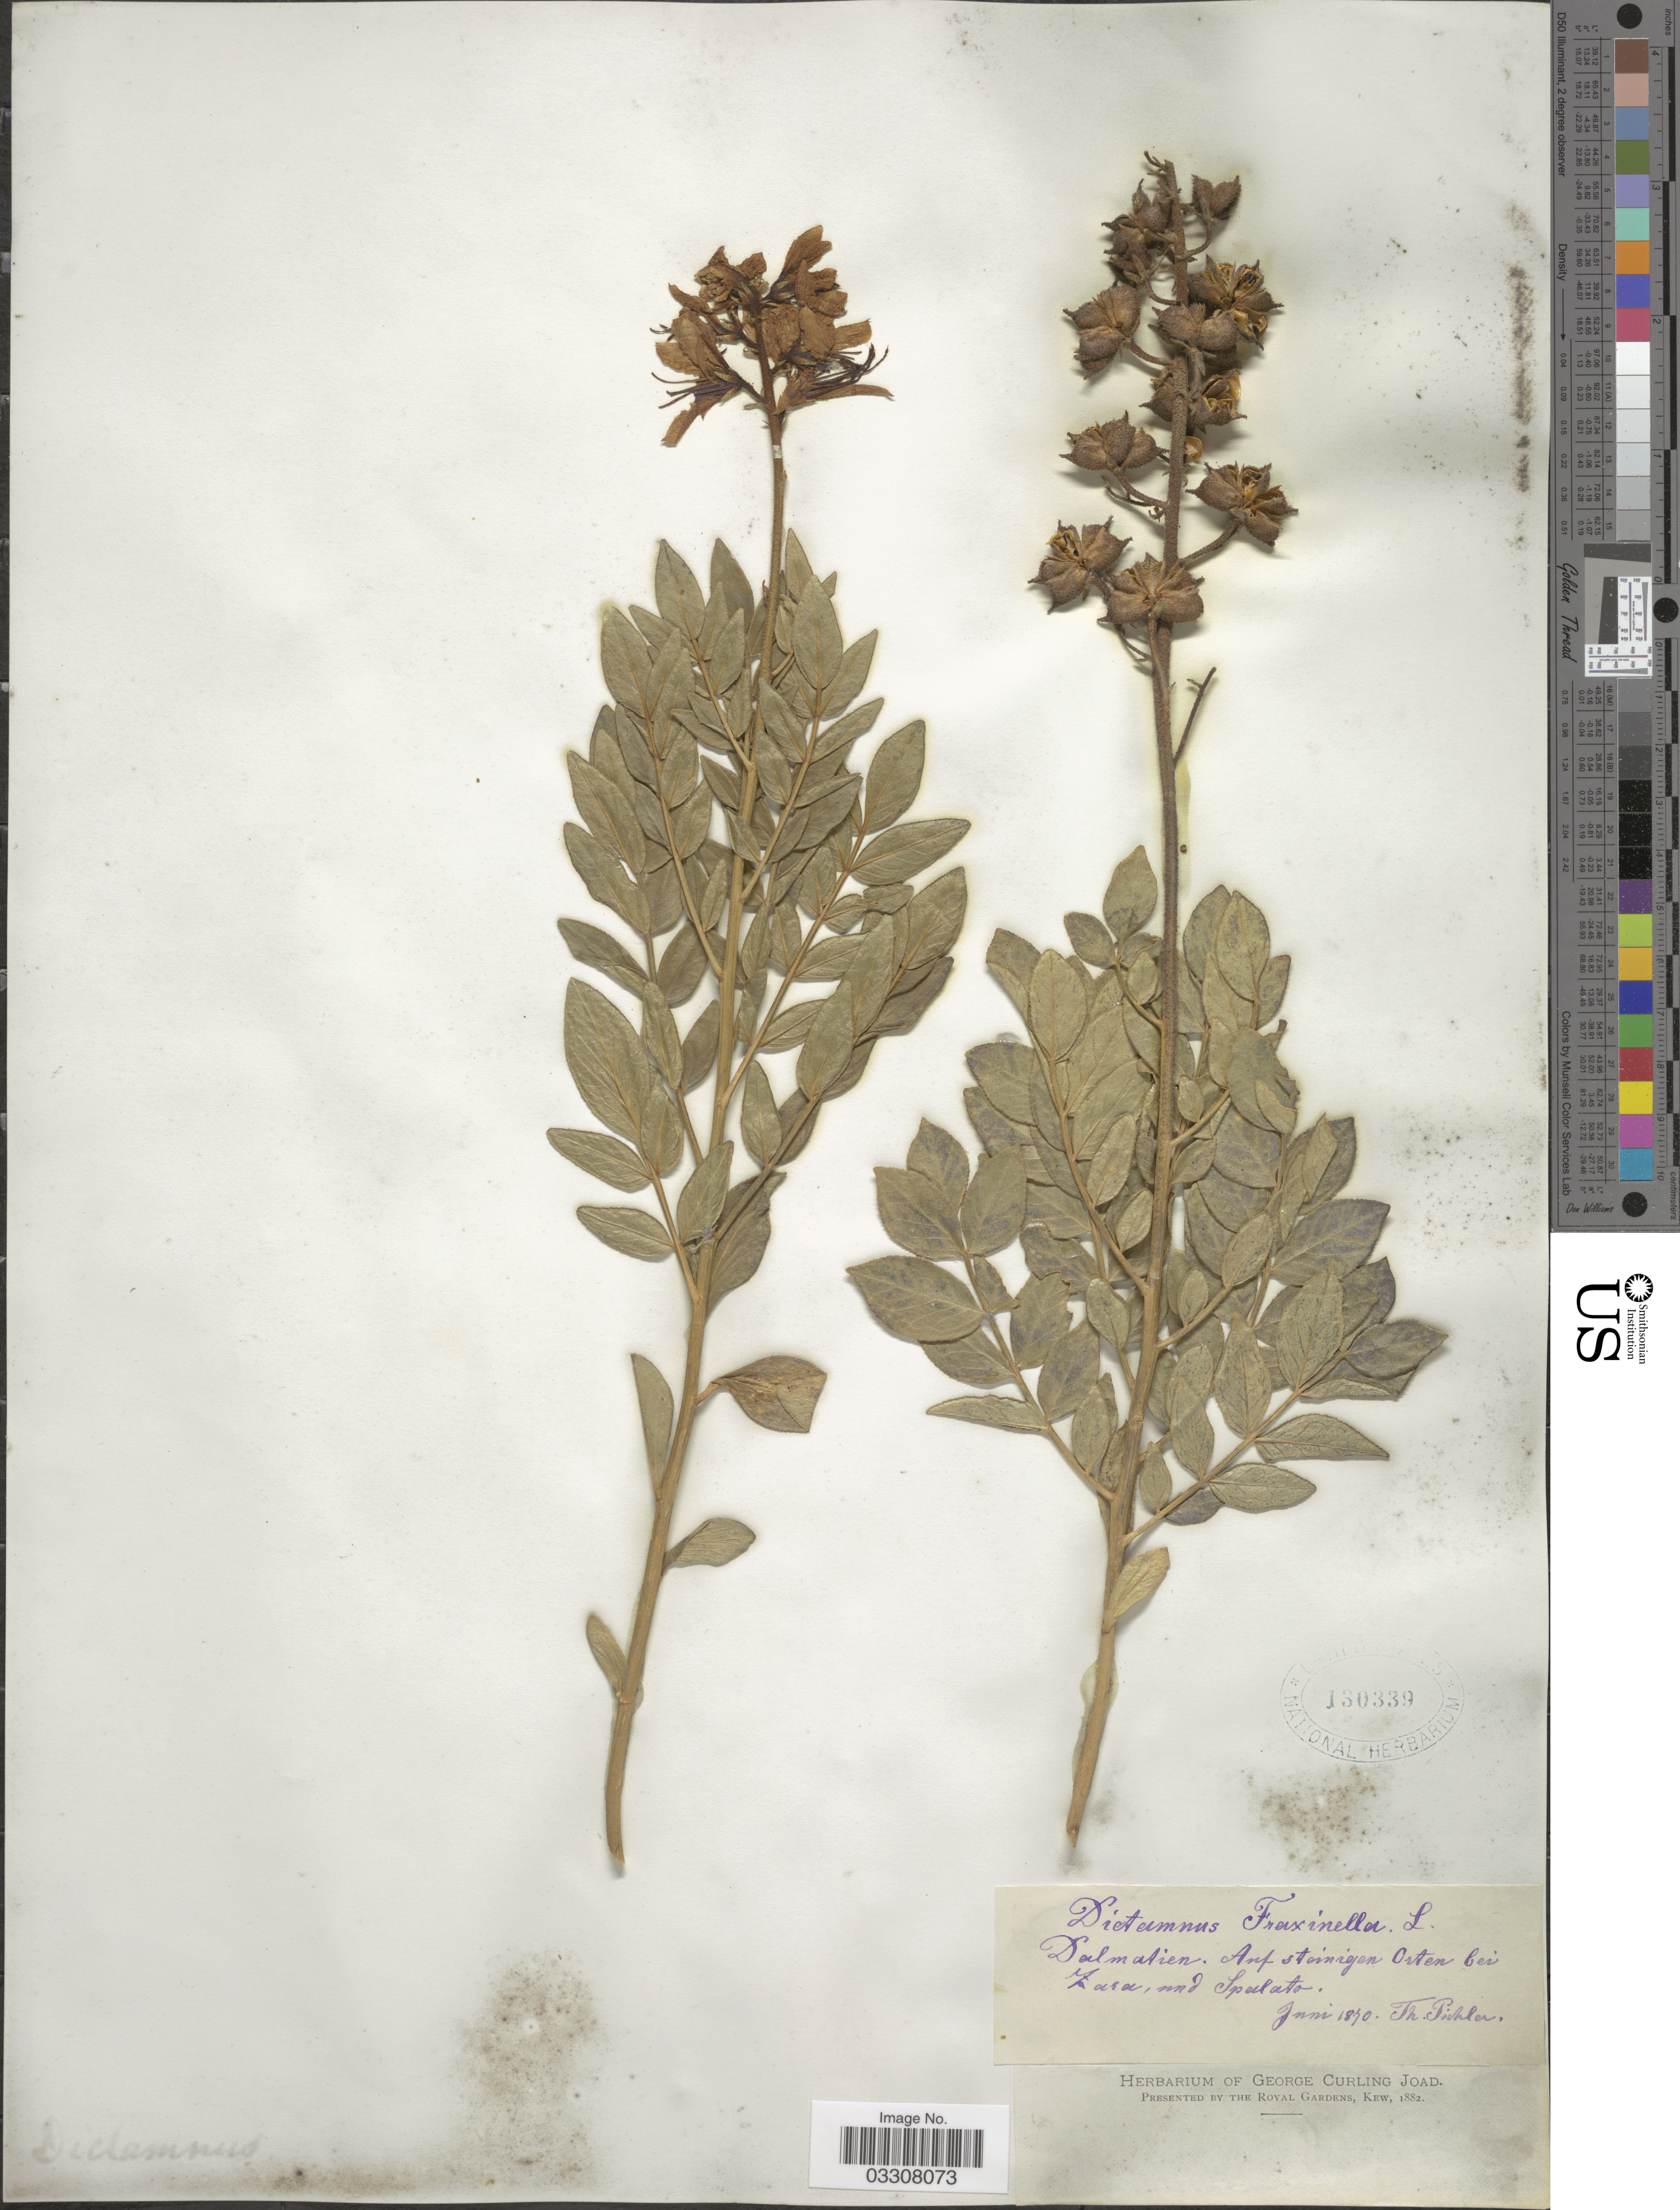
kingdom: Plantae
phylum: Tracheophyta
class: Magnoliopsida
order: Sapindales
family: Rutaceae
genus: Dictamnus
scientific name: Dictamnus fraxinella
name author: Pers.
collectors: T. Pichler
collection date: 1870-06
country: Croatia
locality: Dalmatien. Auf steinigen Orten bei Zara, und Spalato.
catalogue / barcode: US 130339